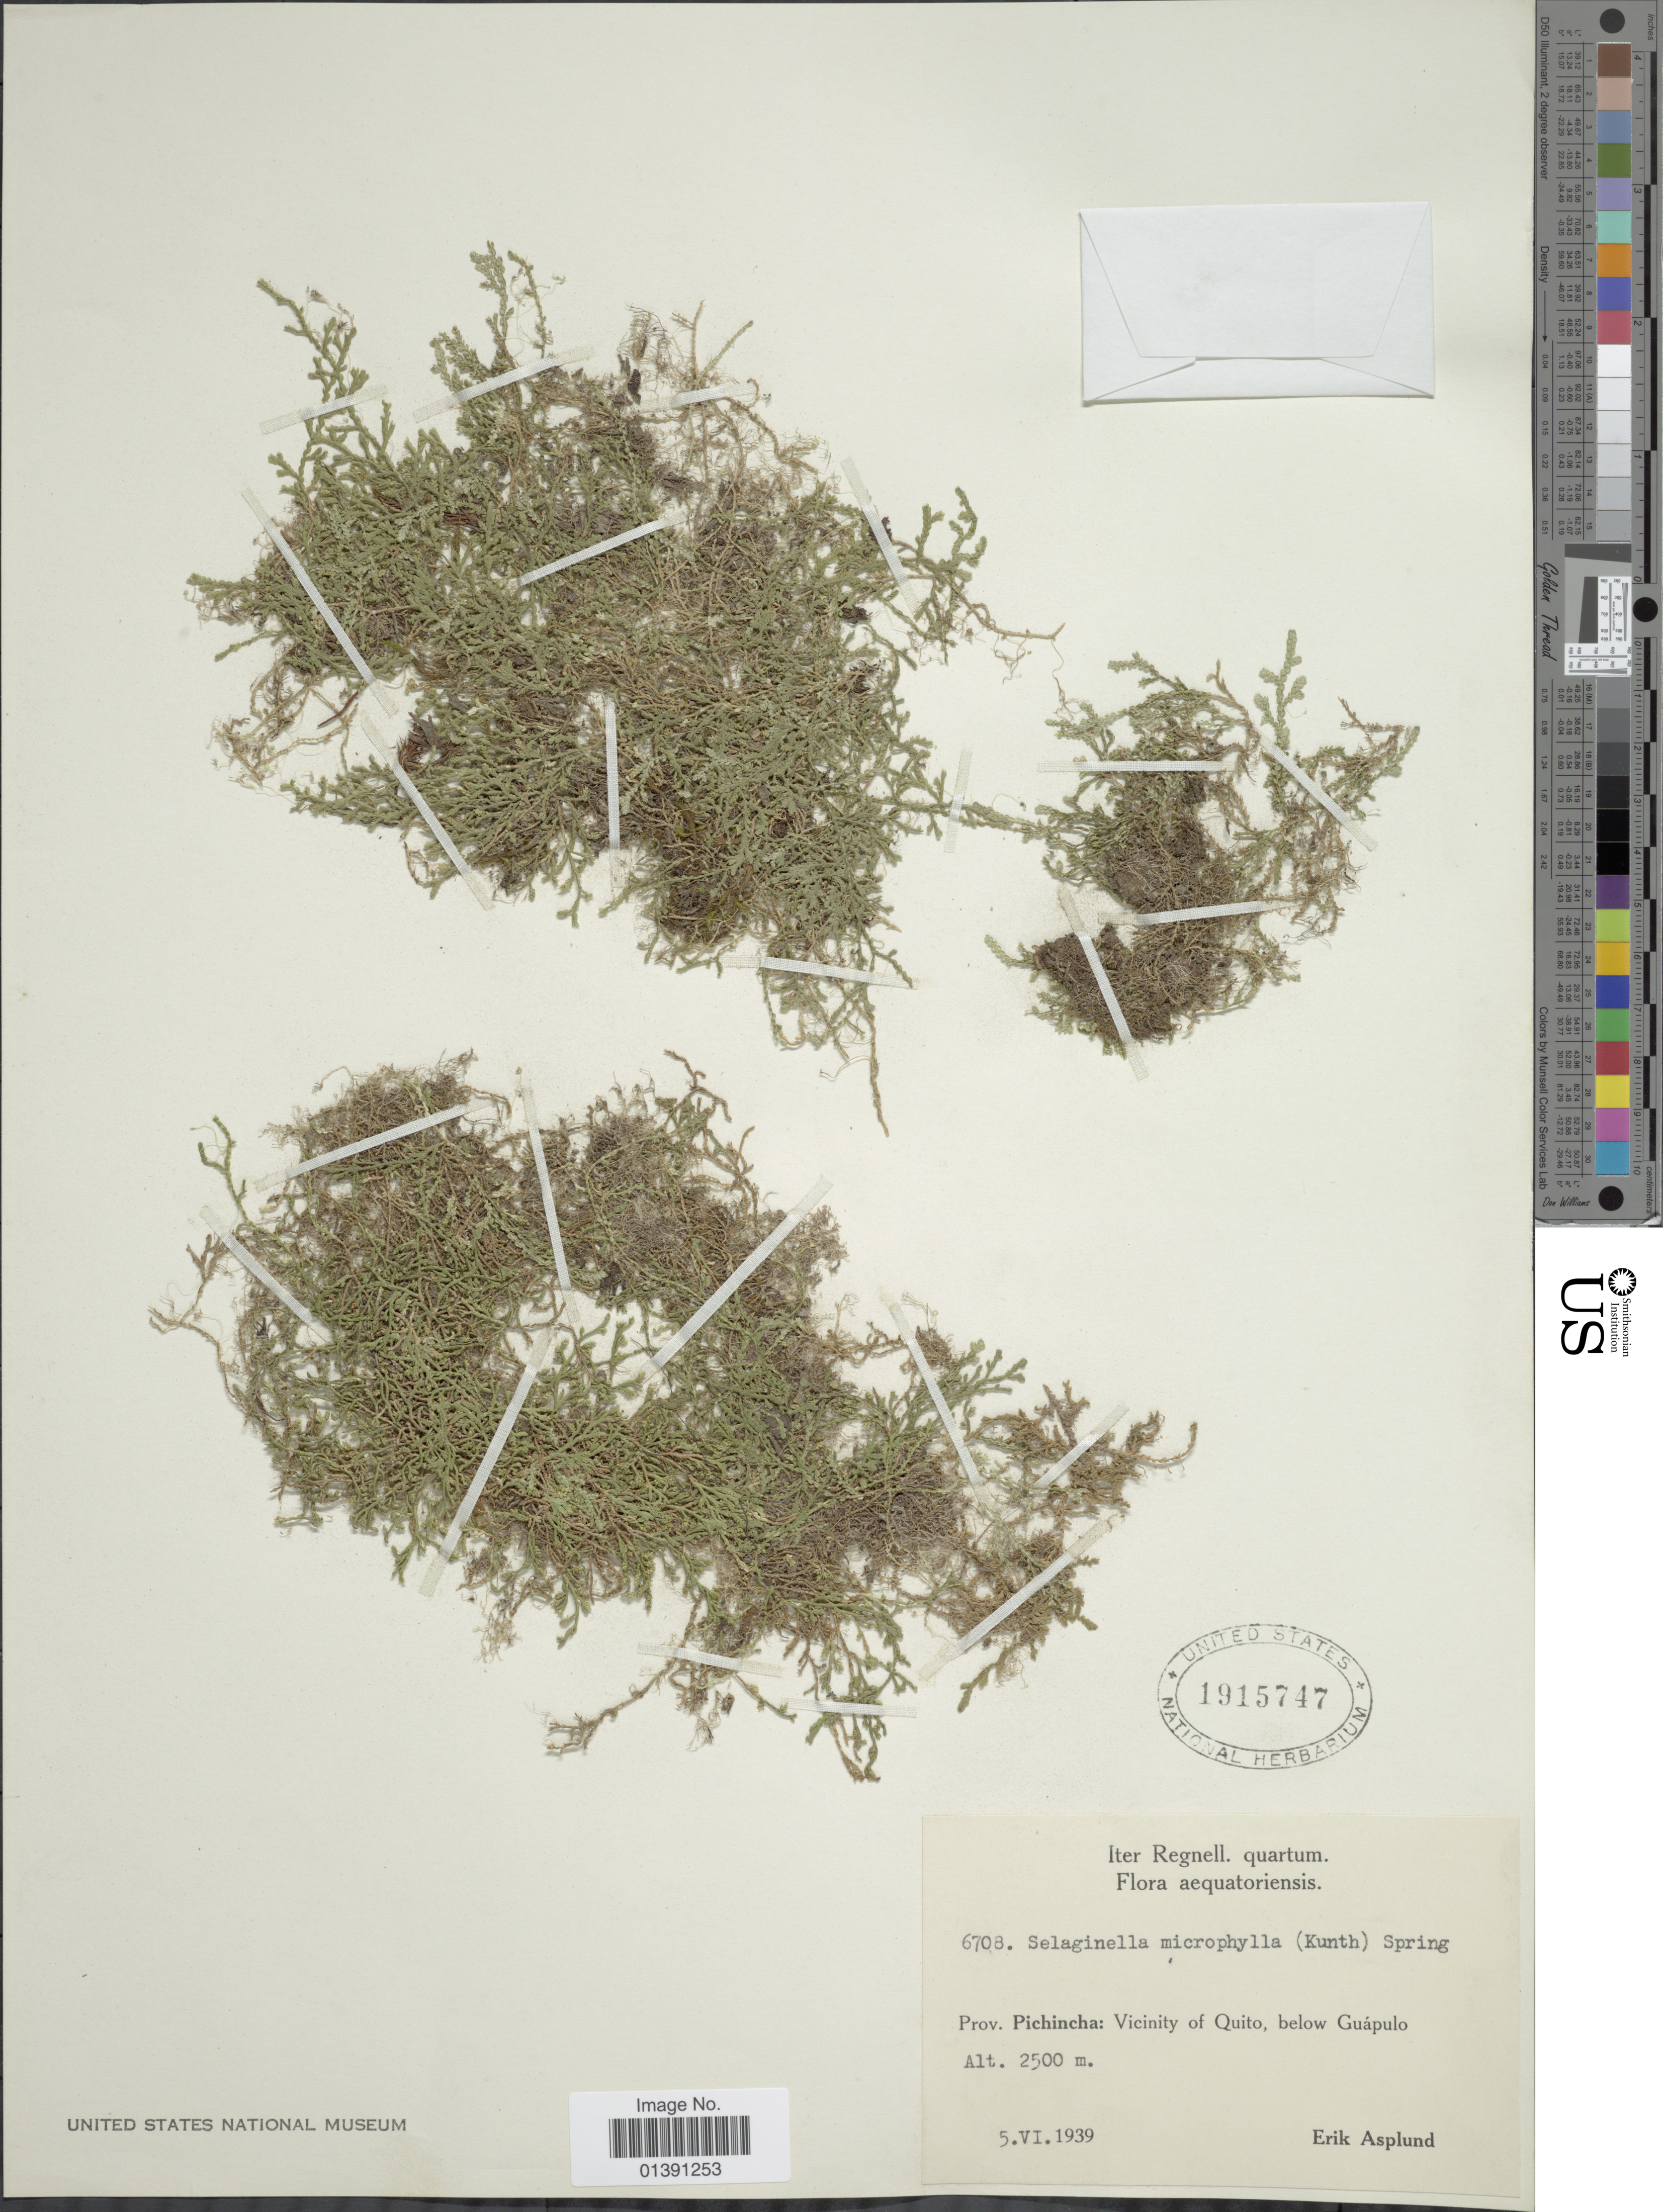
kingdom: Plantae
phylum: Tracheophyta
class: Lycopodiopsida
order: Selaginellales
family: Selaginellaceae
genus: Selaginella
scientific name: Selaginella microphylla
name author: (Kunth) Spring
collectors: E. Asplund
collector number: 6708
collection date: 1939-06-05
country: Ecuador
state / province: Pichincha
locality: Vicinity of Quito, below Guápulo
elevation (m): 2500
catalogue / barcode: US 1915747